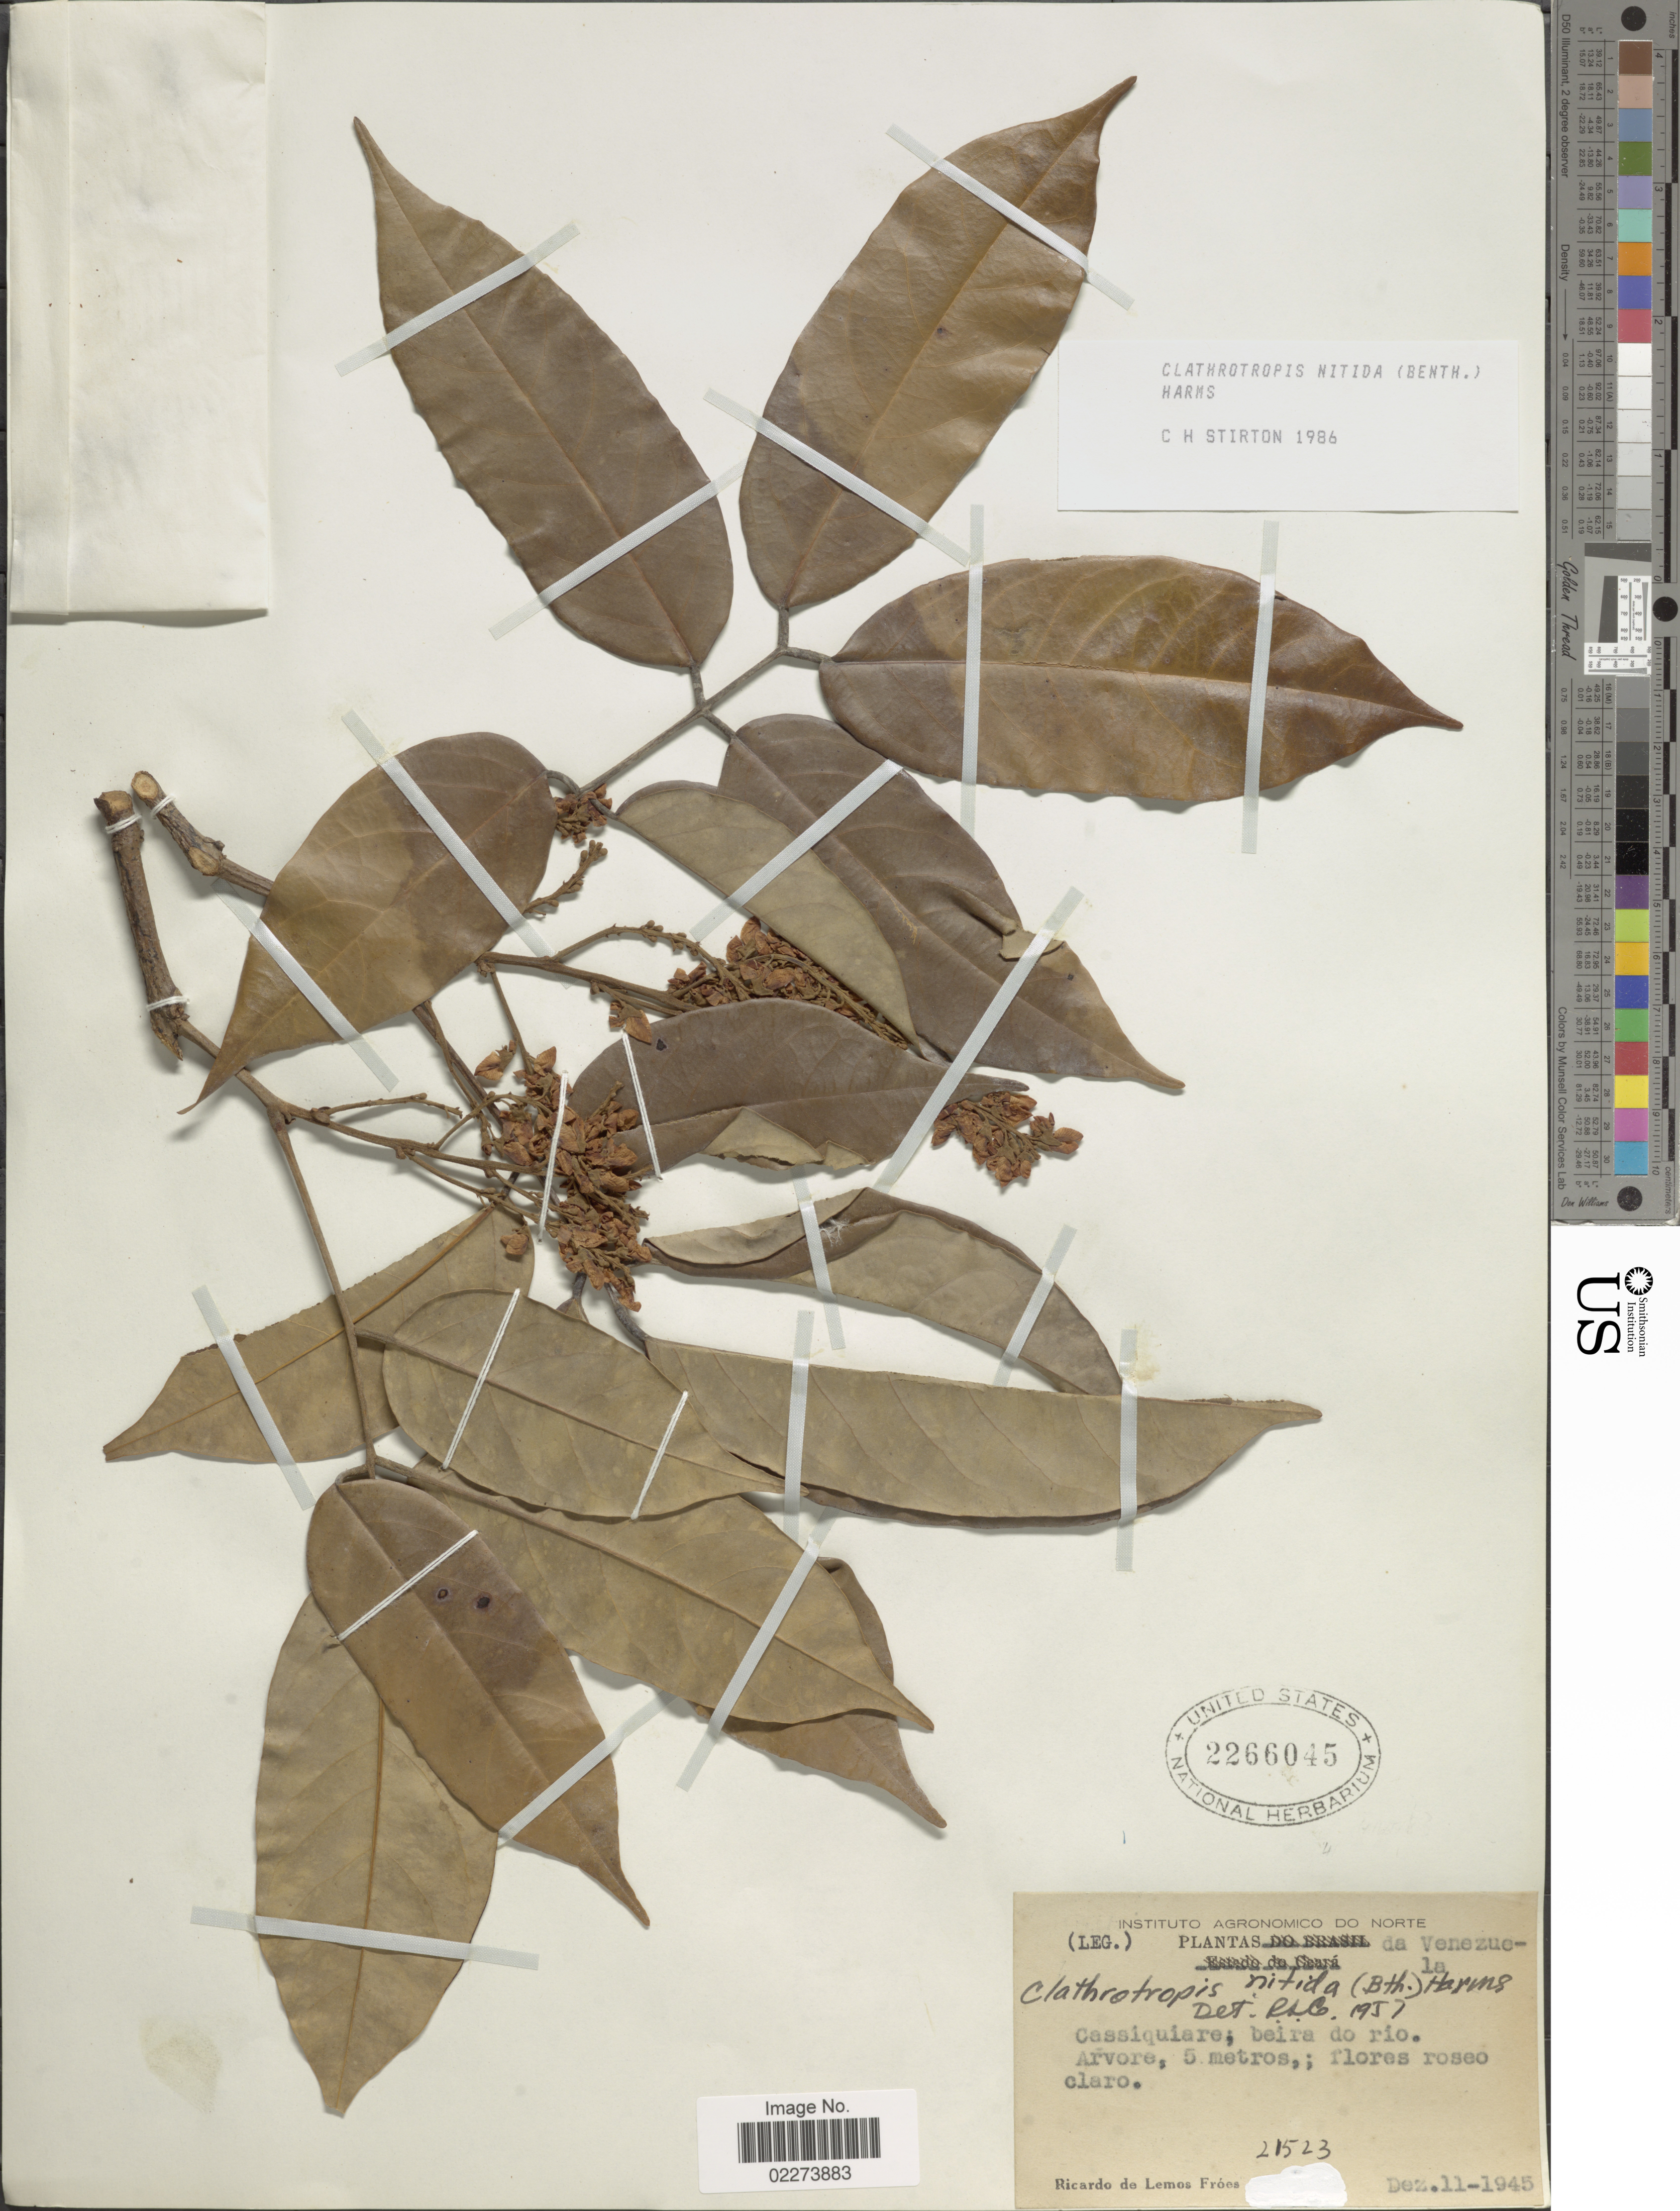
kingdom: Plantae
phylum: Tracheophyta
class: Magnoliopsida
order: Fabales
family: Fabaceae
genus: Clathrotropis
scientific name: Clathrotropis nitida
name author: Harms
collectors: R. L. Fróes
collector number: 21523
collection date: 1945-12-11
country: Venezuela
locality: Da Venezuela, Cassiquiare, beira do rio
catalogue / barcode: US 2266045